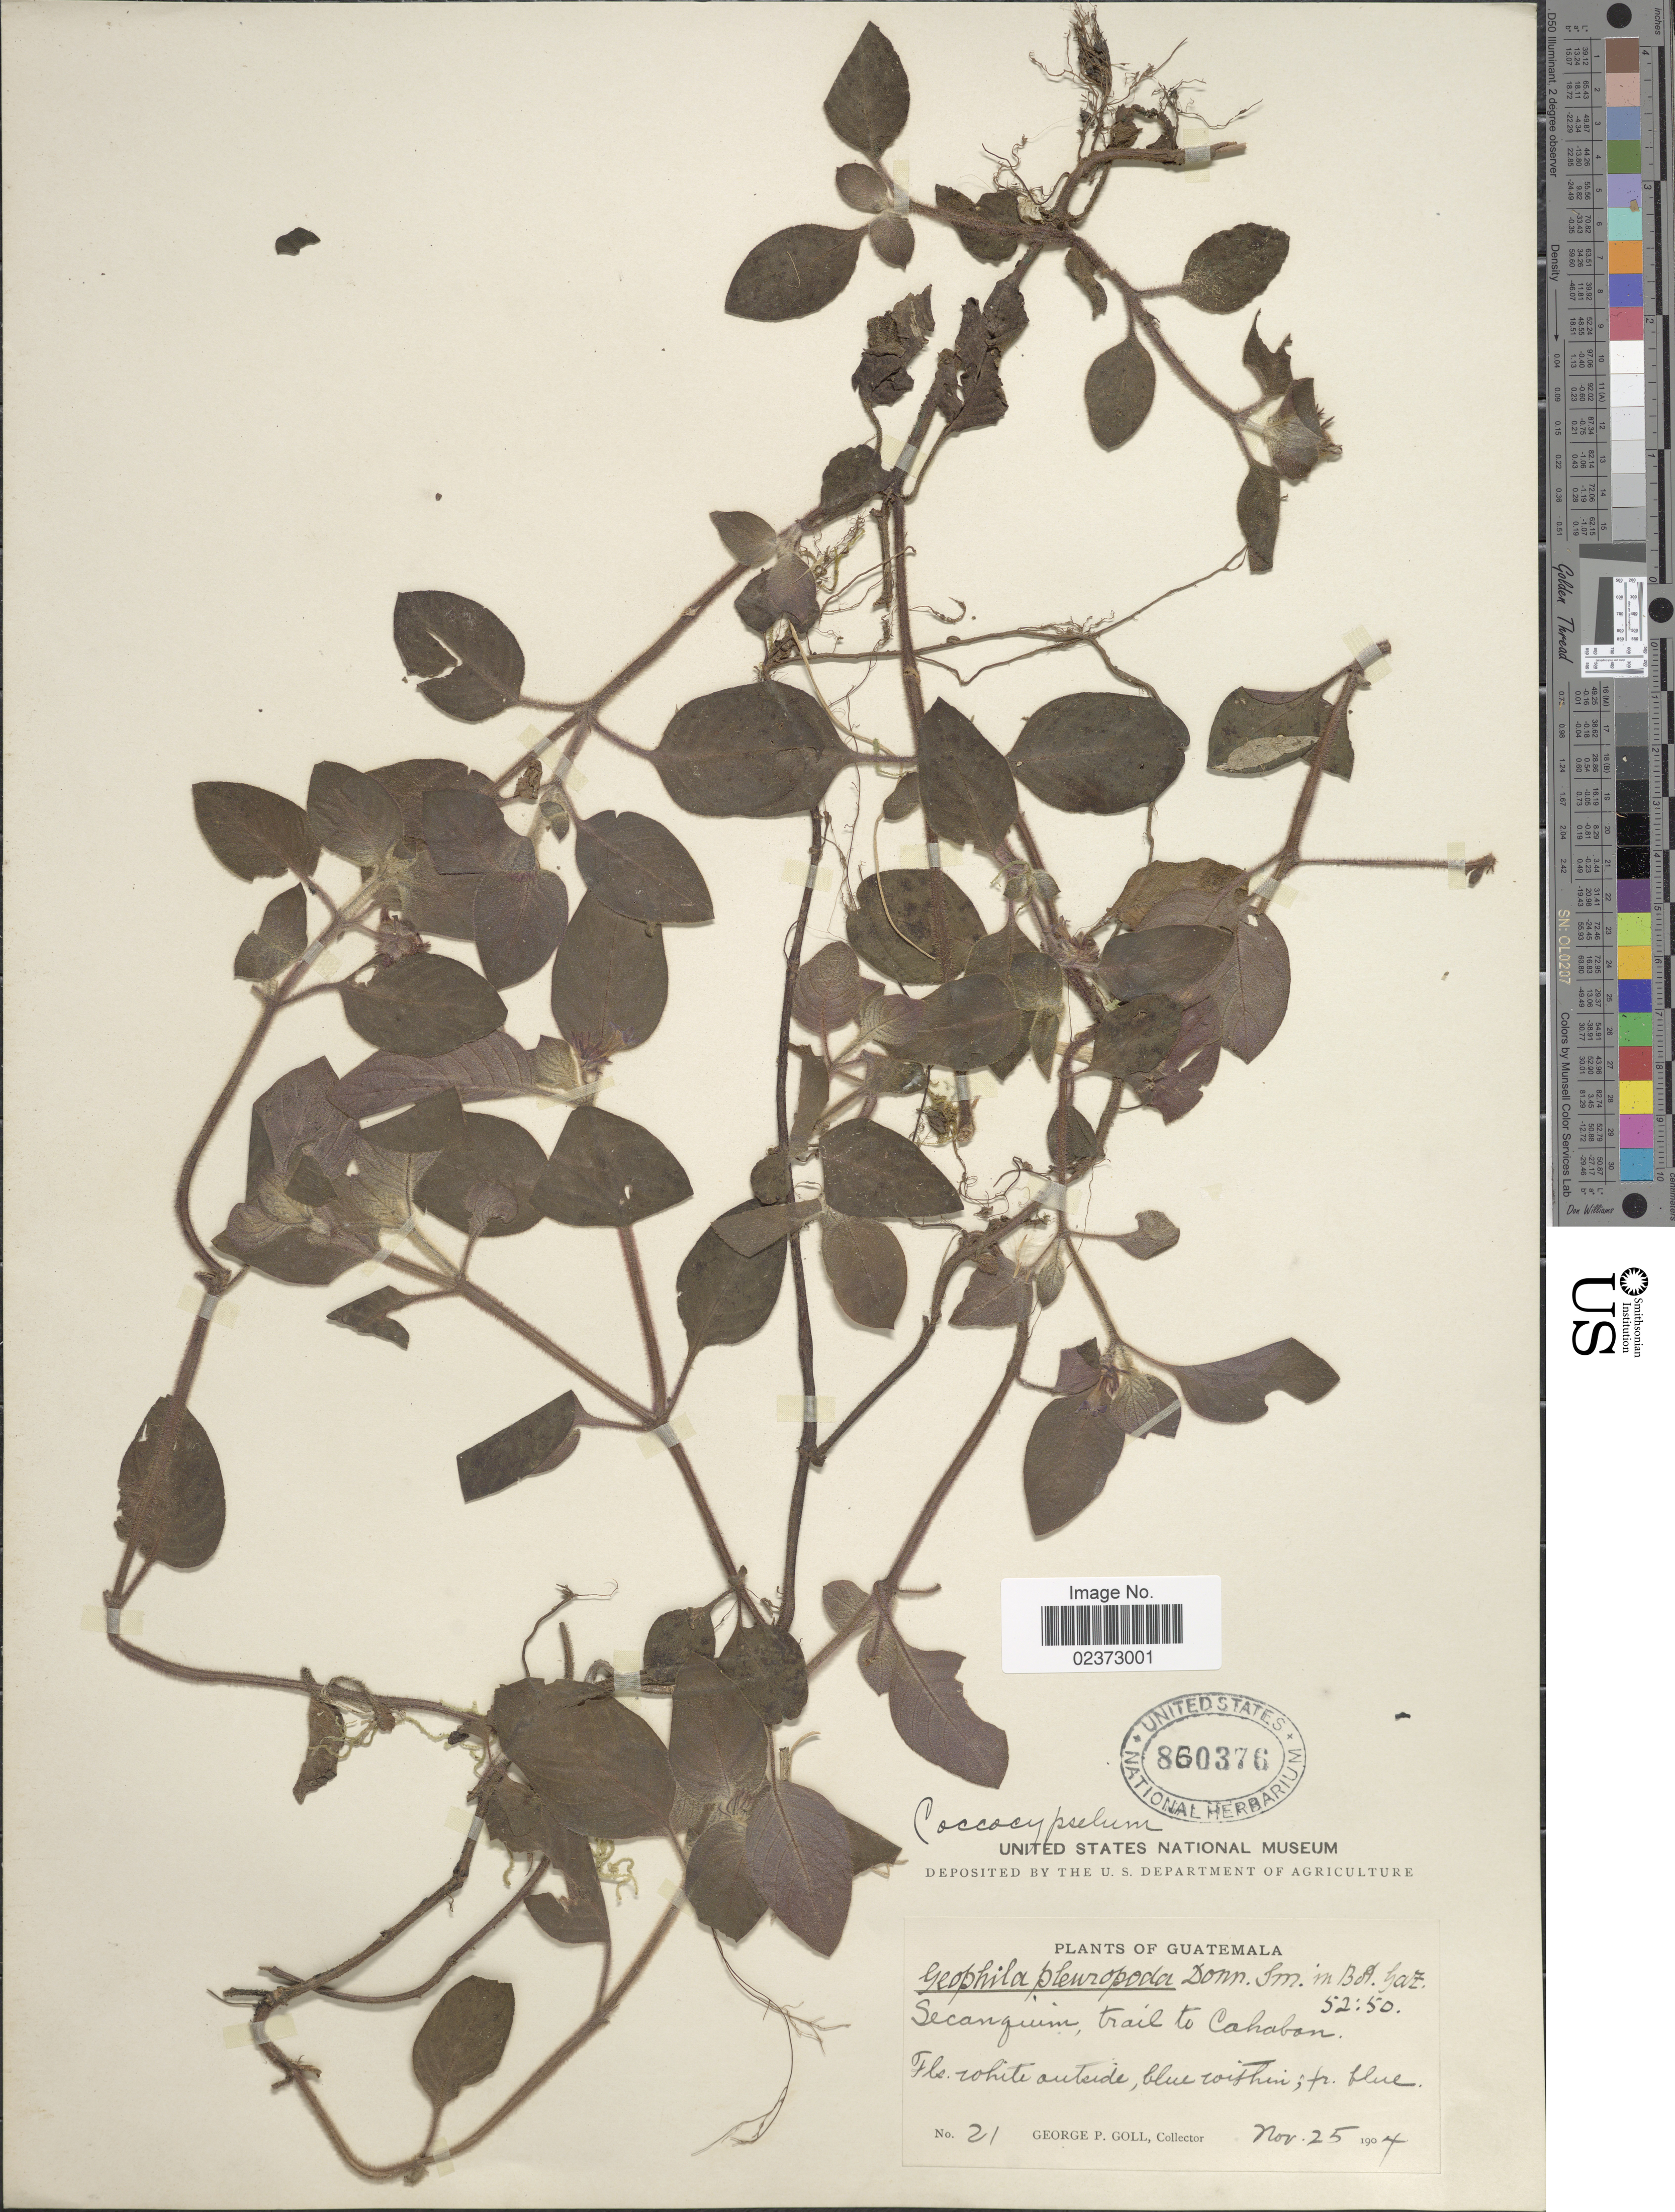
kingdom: Plantae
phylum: Tracheophyta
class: Magnoliopsida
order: Gentianales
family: Rubiaceae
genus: Coccocypselum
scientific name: Coccocypselum guianense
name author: (Aubl.) K. Schum.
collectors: G. P. Goll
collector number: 21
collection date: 1904-11-25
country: Guatemala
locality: Secanguim, trail to Cohabon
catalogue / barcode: US 860376